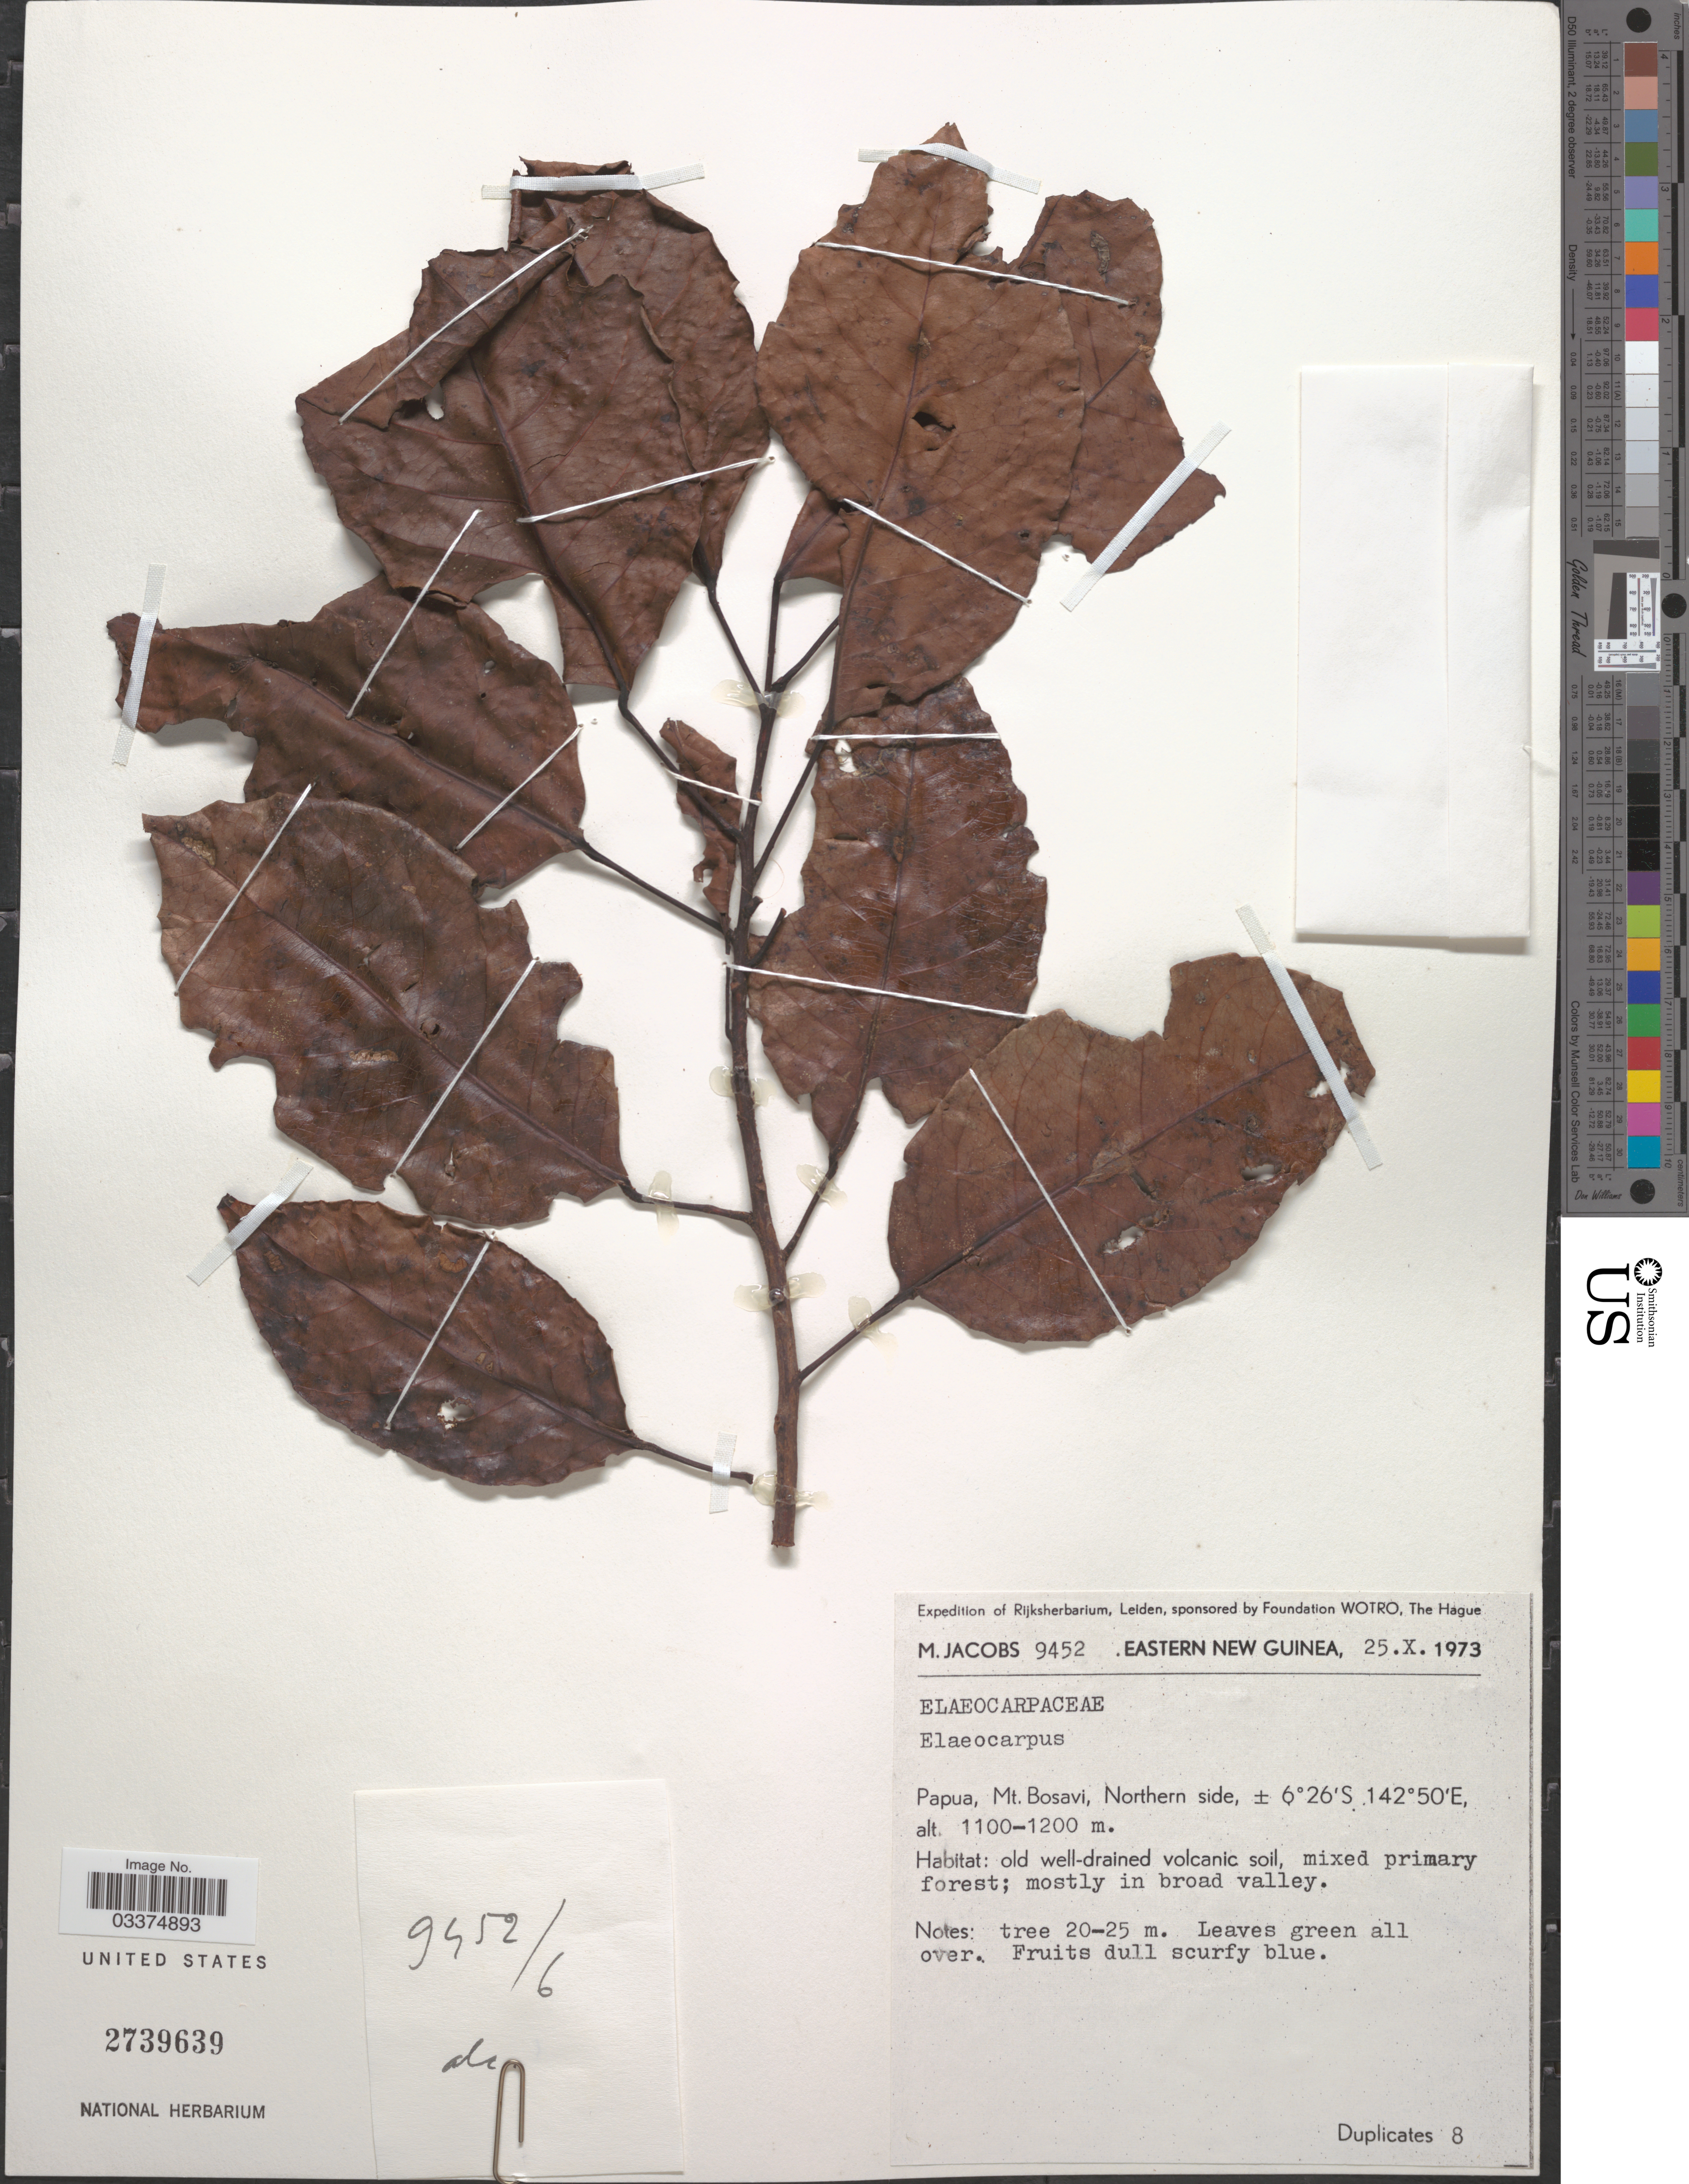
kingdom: Plantae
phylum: Tracheophyta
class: Magnoliopsida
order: Oxalidales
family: Elaeocarpaceae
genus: Elaeocarpus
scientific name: Elaeocarpus sp.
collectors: M. Jacobs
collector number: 9452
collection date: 1973-10-25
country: Papua New Guinea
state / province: Northern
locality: Eastern New Guinea. Papua, Mt. Bosavi, Northern side.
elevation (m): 1100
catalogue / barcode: US 2739639